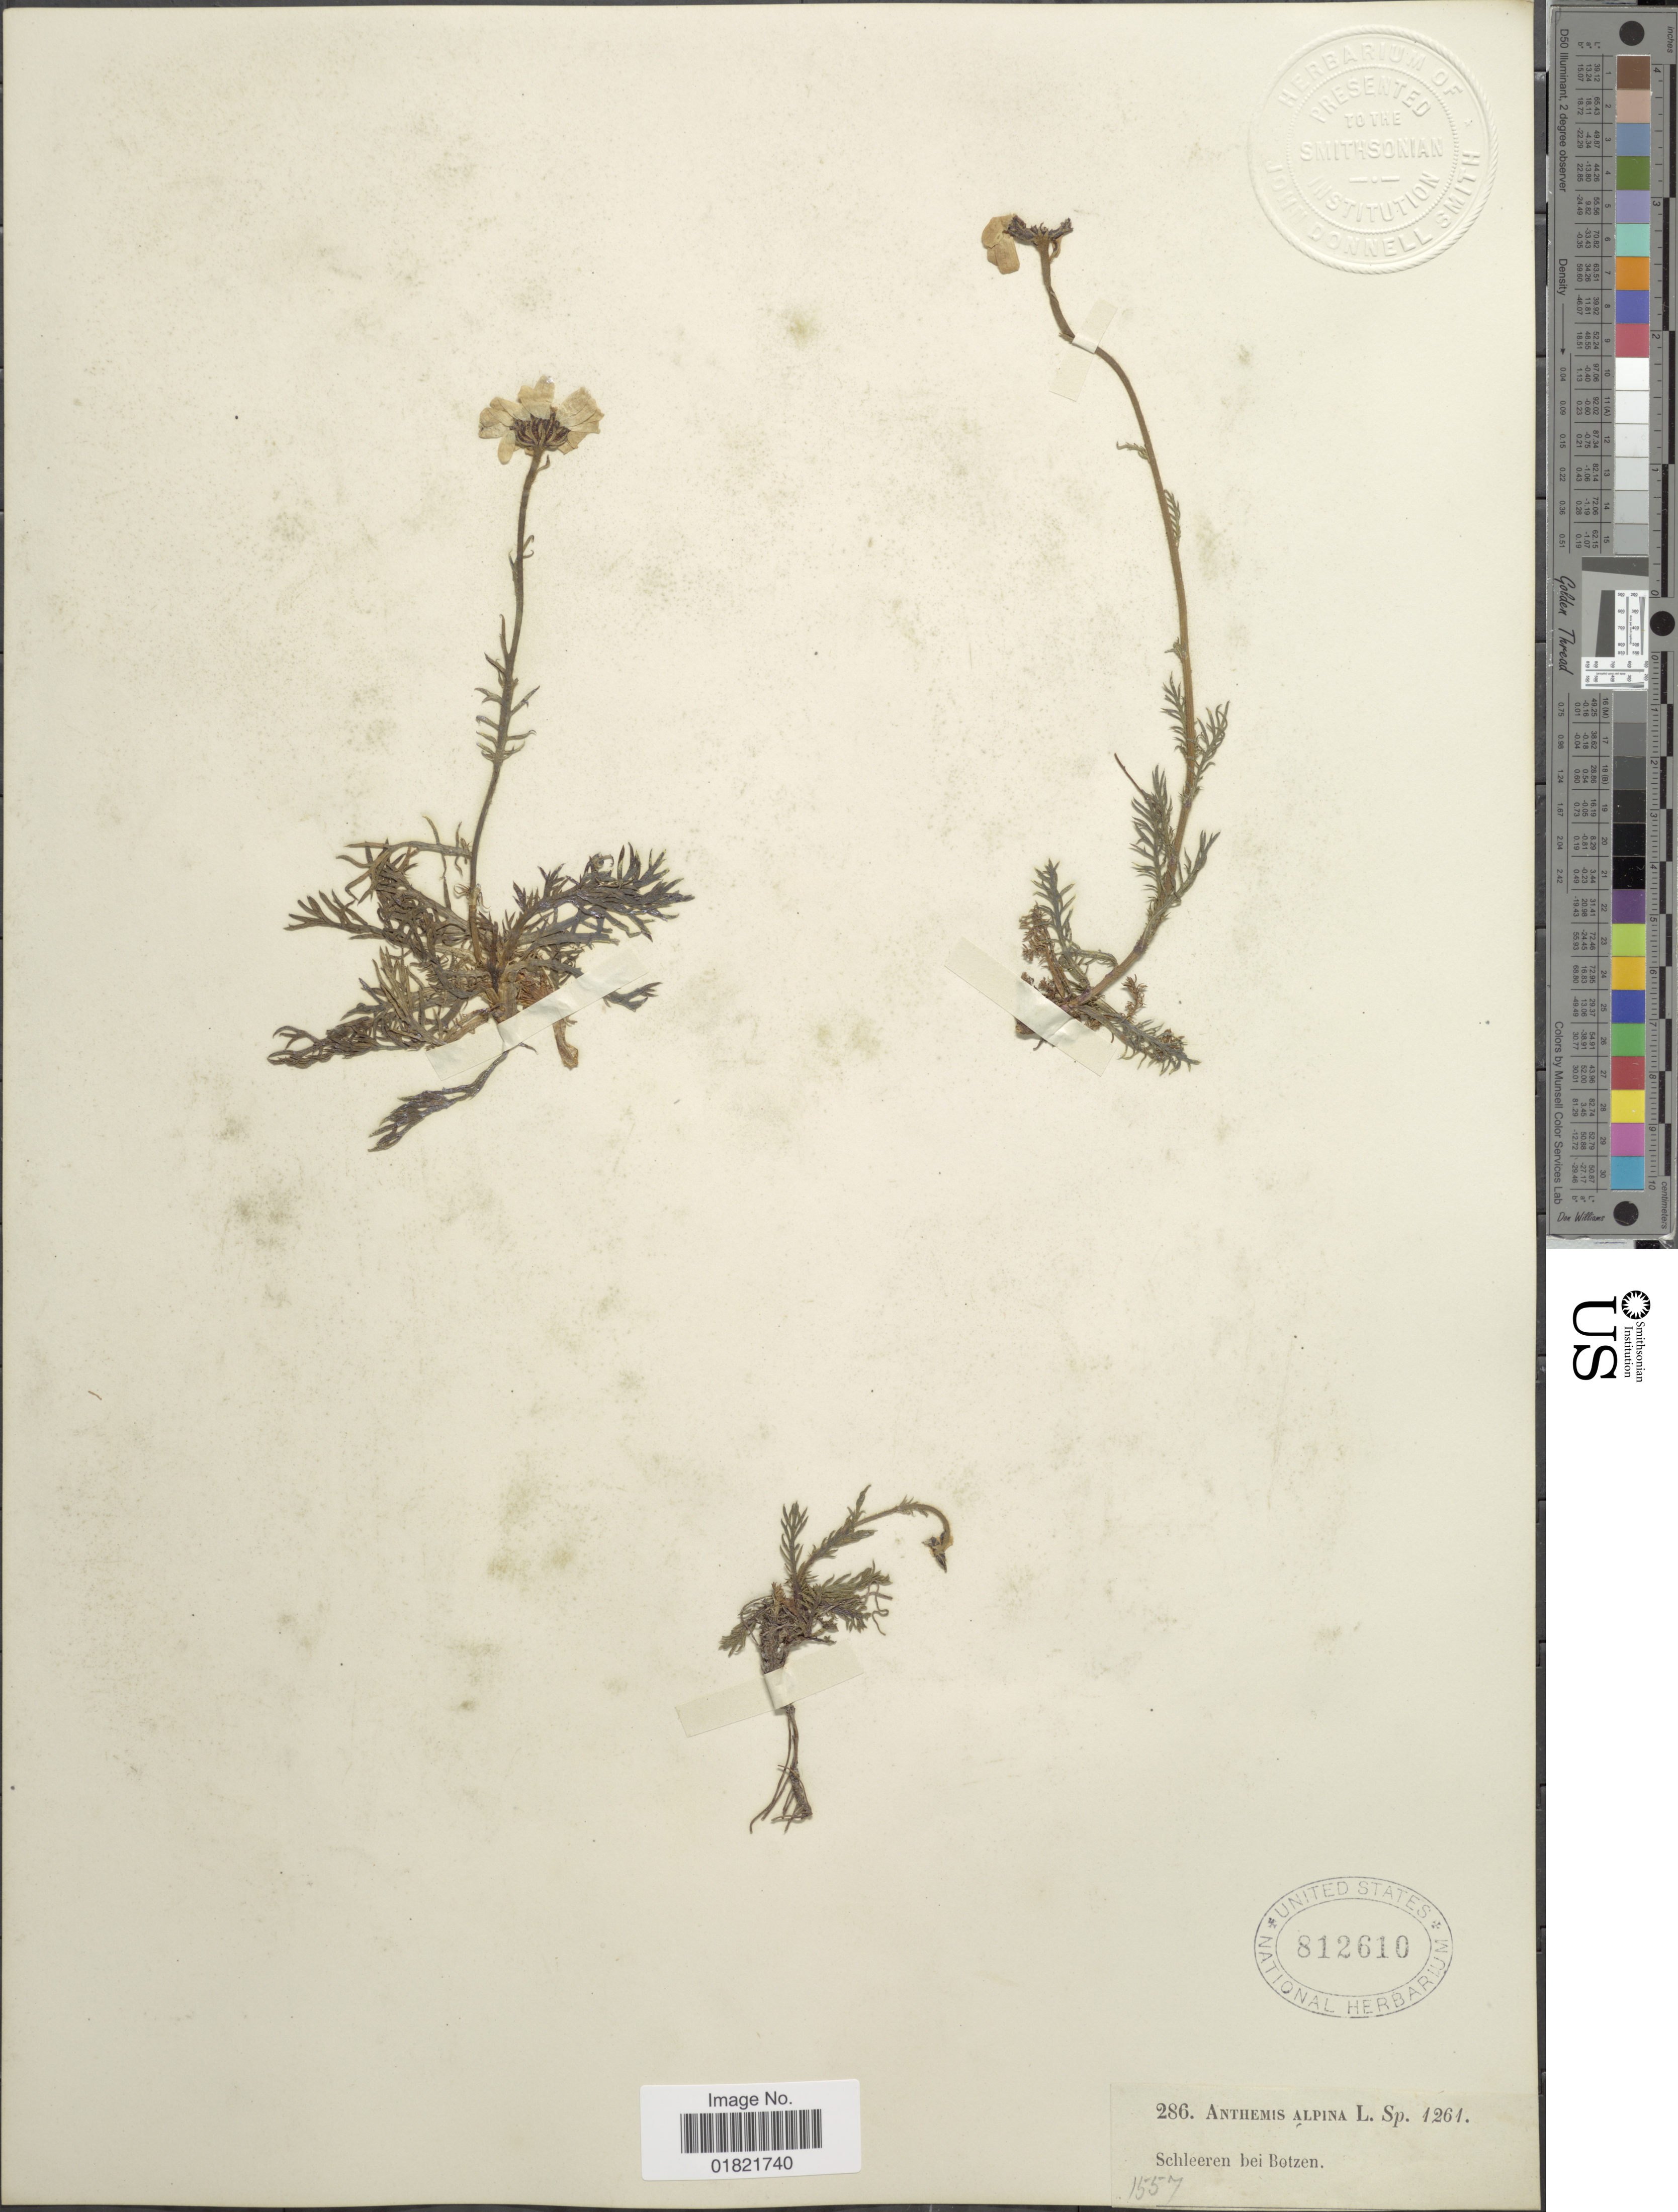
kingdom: Plantae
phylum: Tracheophyta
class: Magnoliopsida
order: Asterales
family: Asteraceae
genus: Anthemis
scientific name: Anthemis alpina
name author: L.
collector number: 286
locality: Schleeren bei Botzen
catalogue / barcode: US 812610